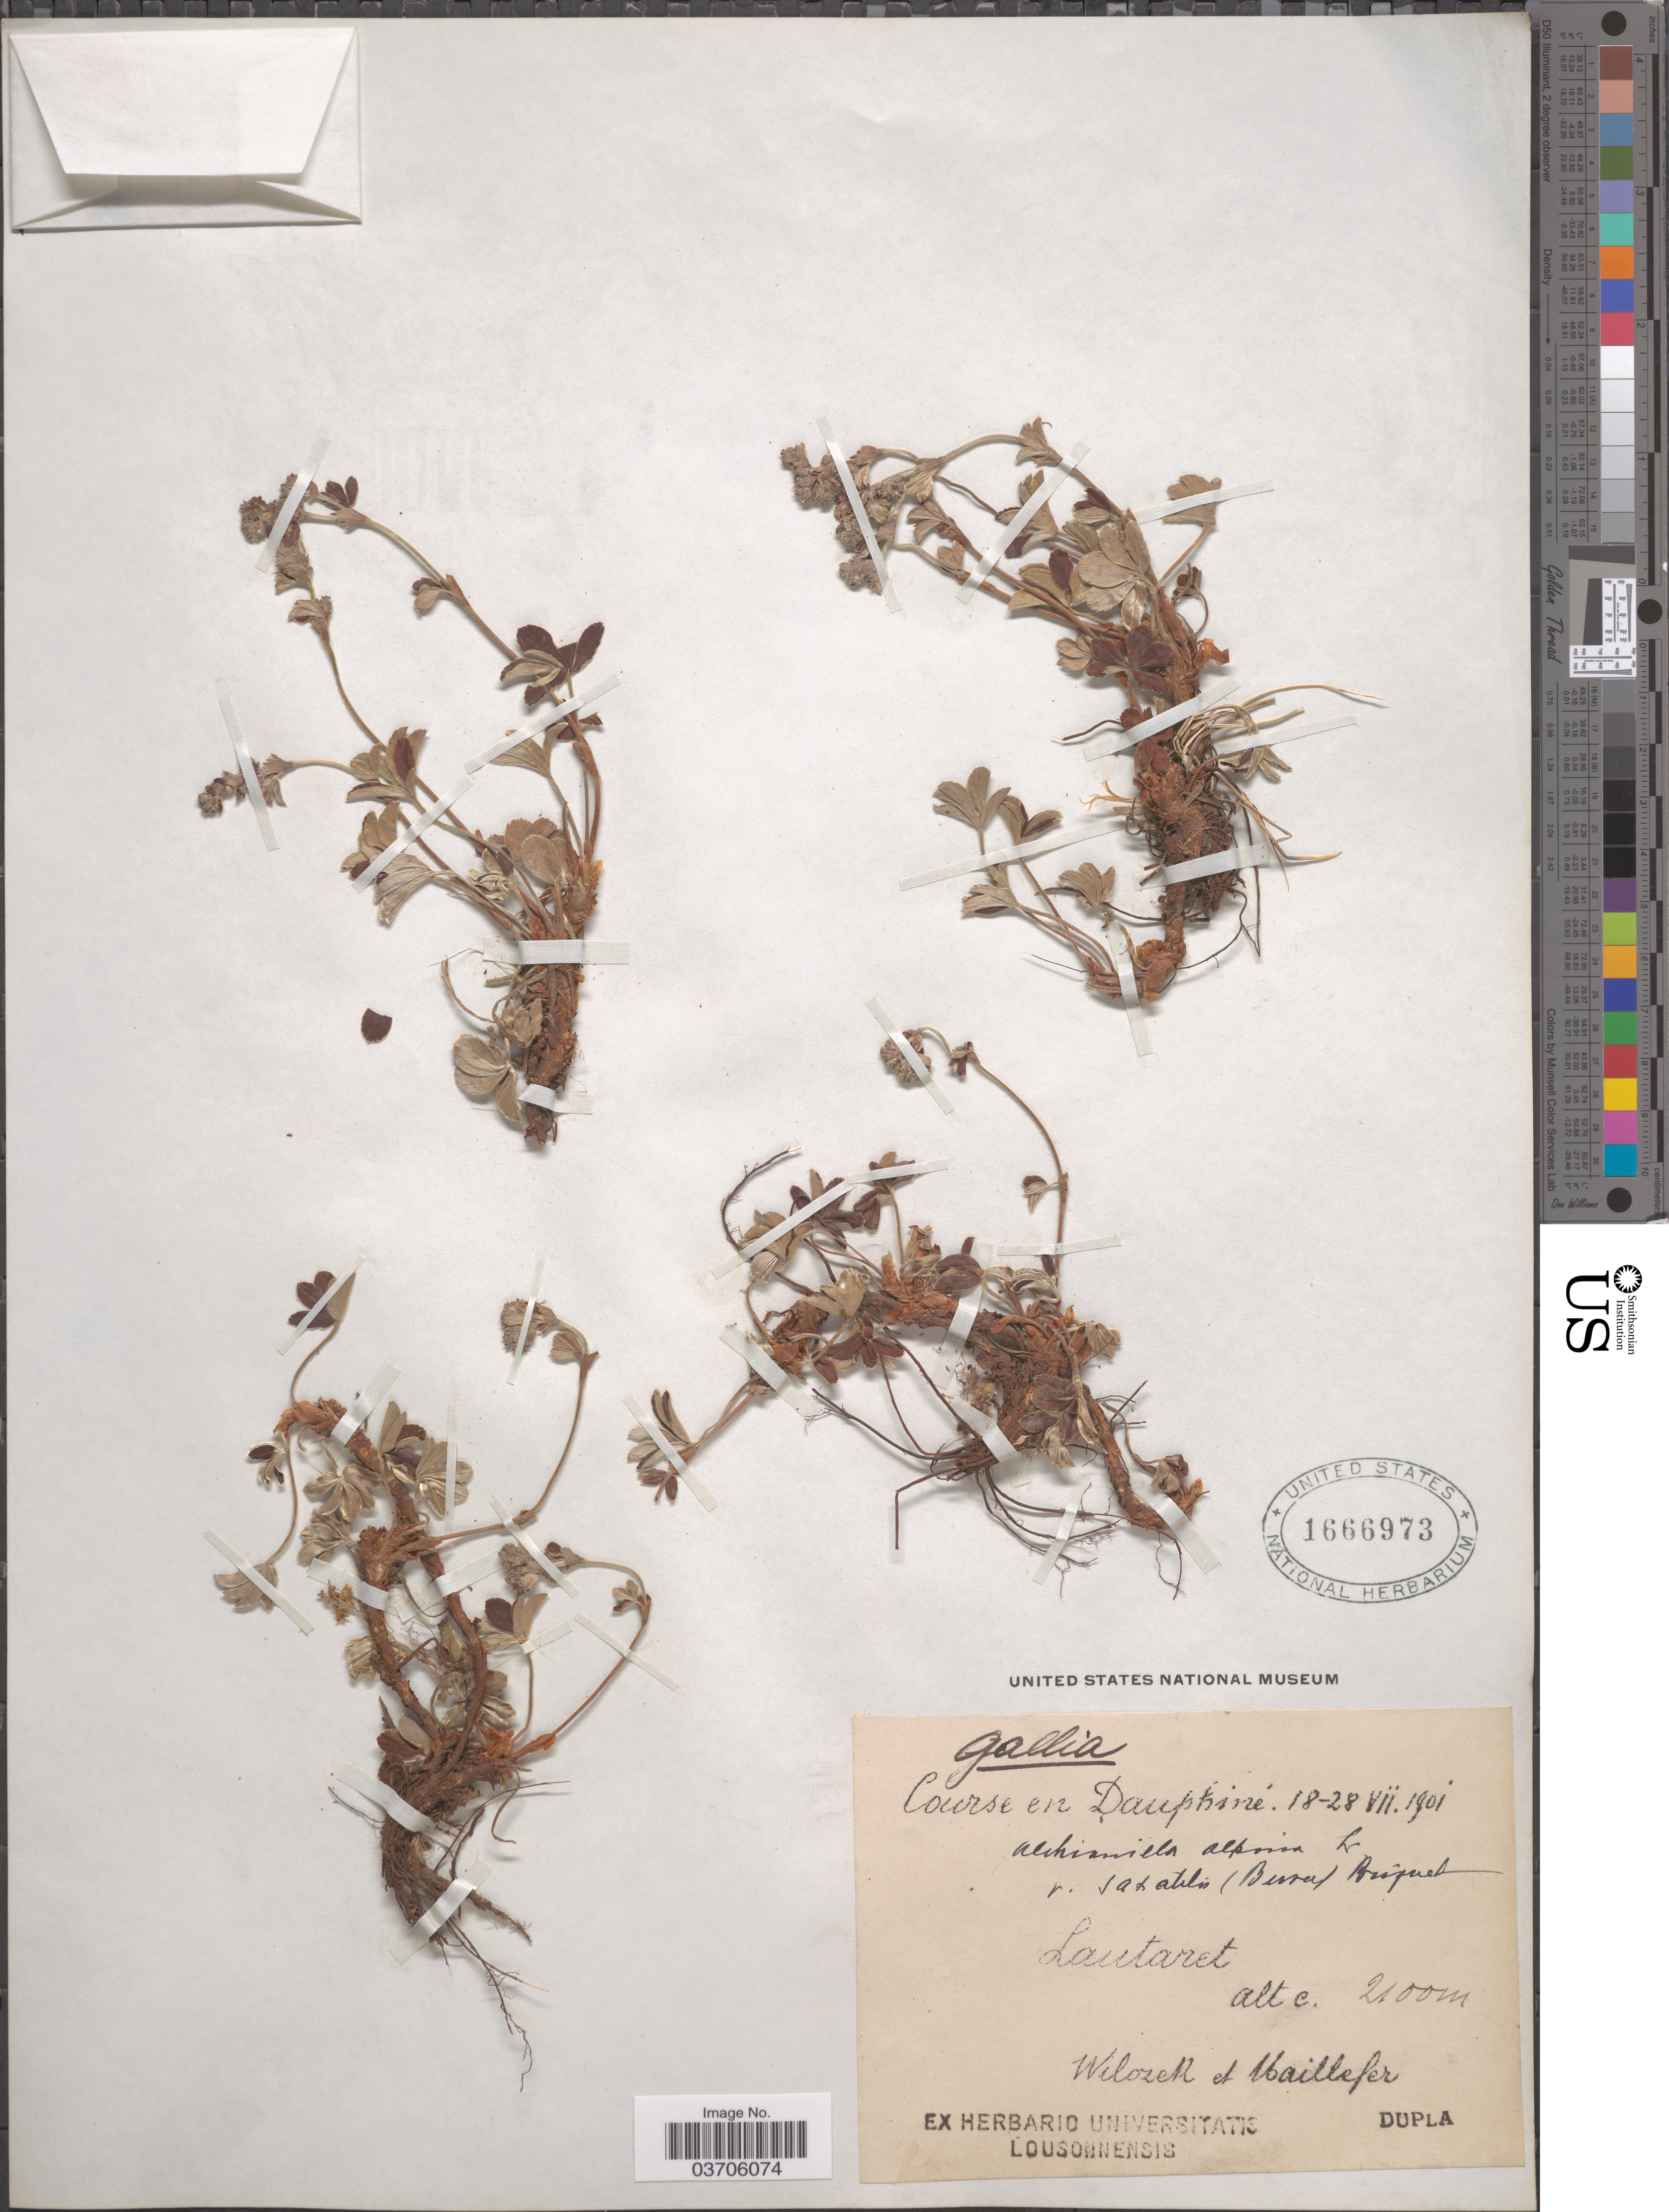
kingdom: Plantae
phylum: Tracheophyta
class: Magnoliopsida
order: Rosales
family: Rosaceae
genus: Alchemilla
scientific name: Alchemilla alpina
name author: L.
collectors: Wilozell & -. Maillefer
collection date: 1901-07-18/1901-07-28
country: France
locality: Gallia. Course en Dauphiné. Lautaret.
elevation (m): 2100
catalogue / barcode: US 1666973